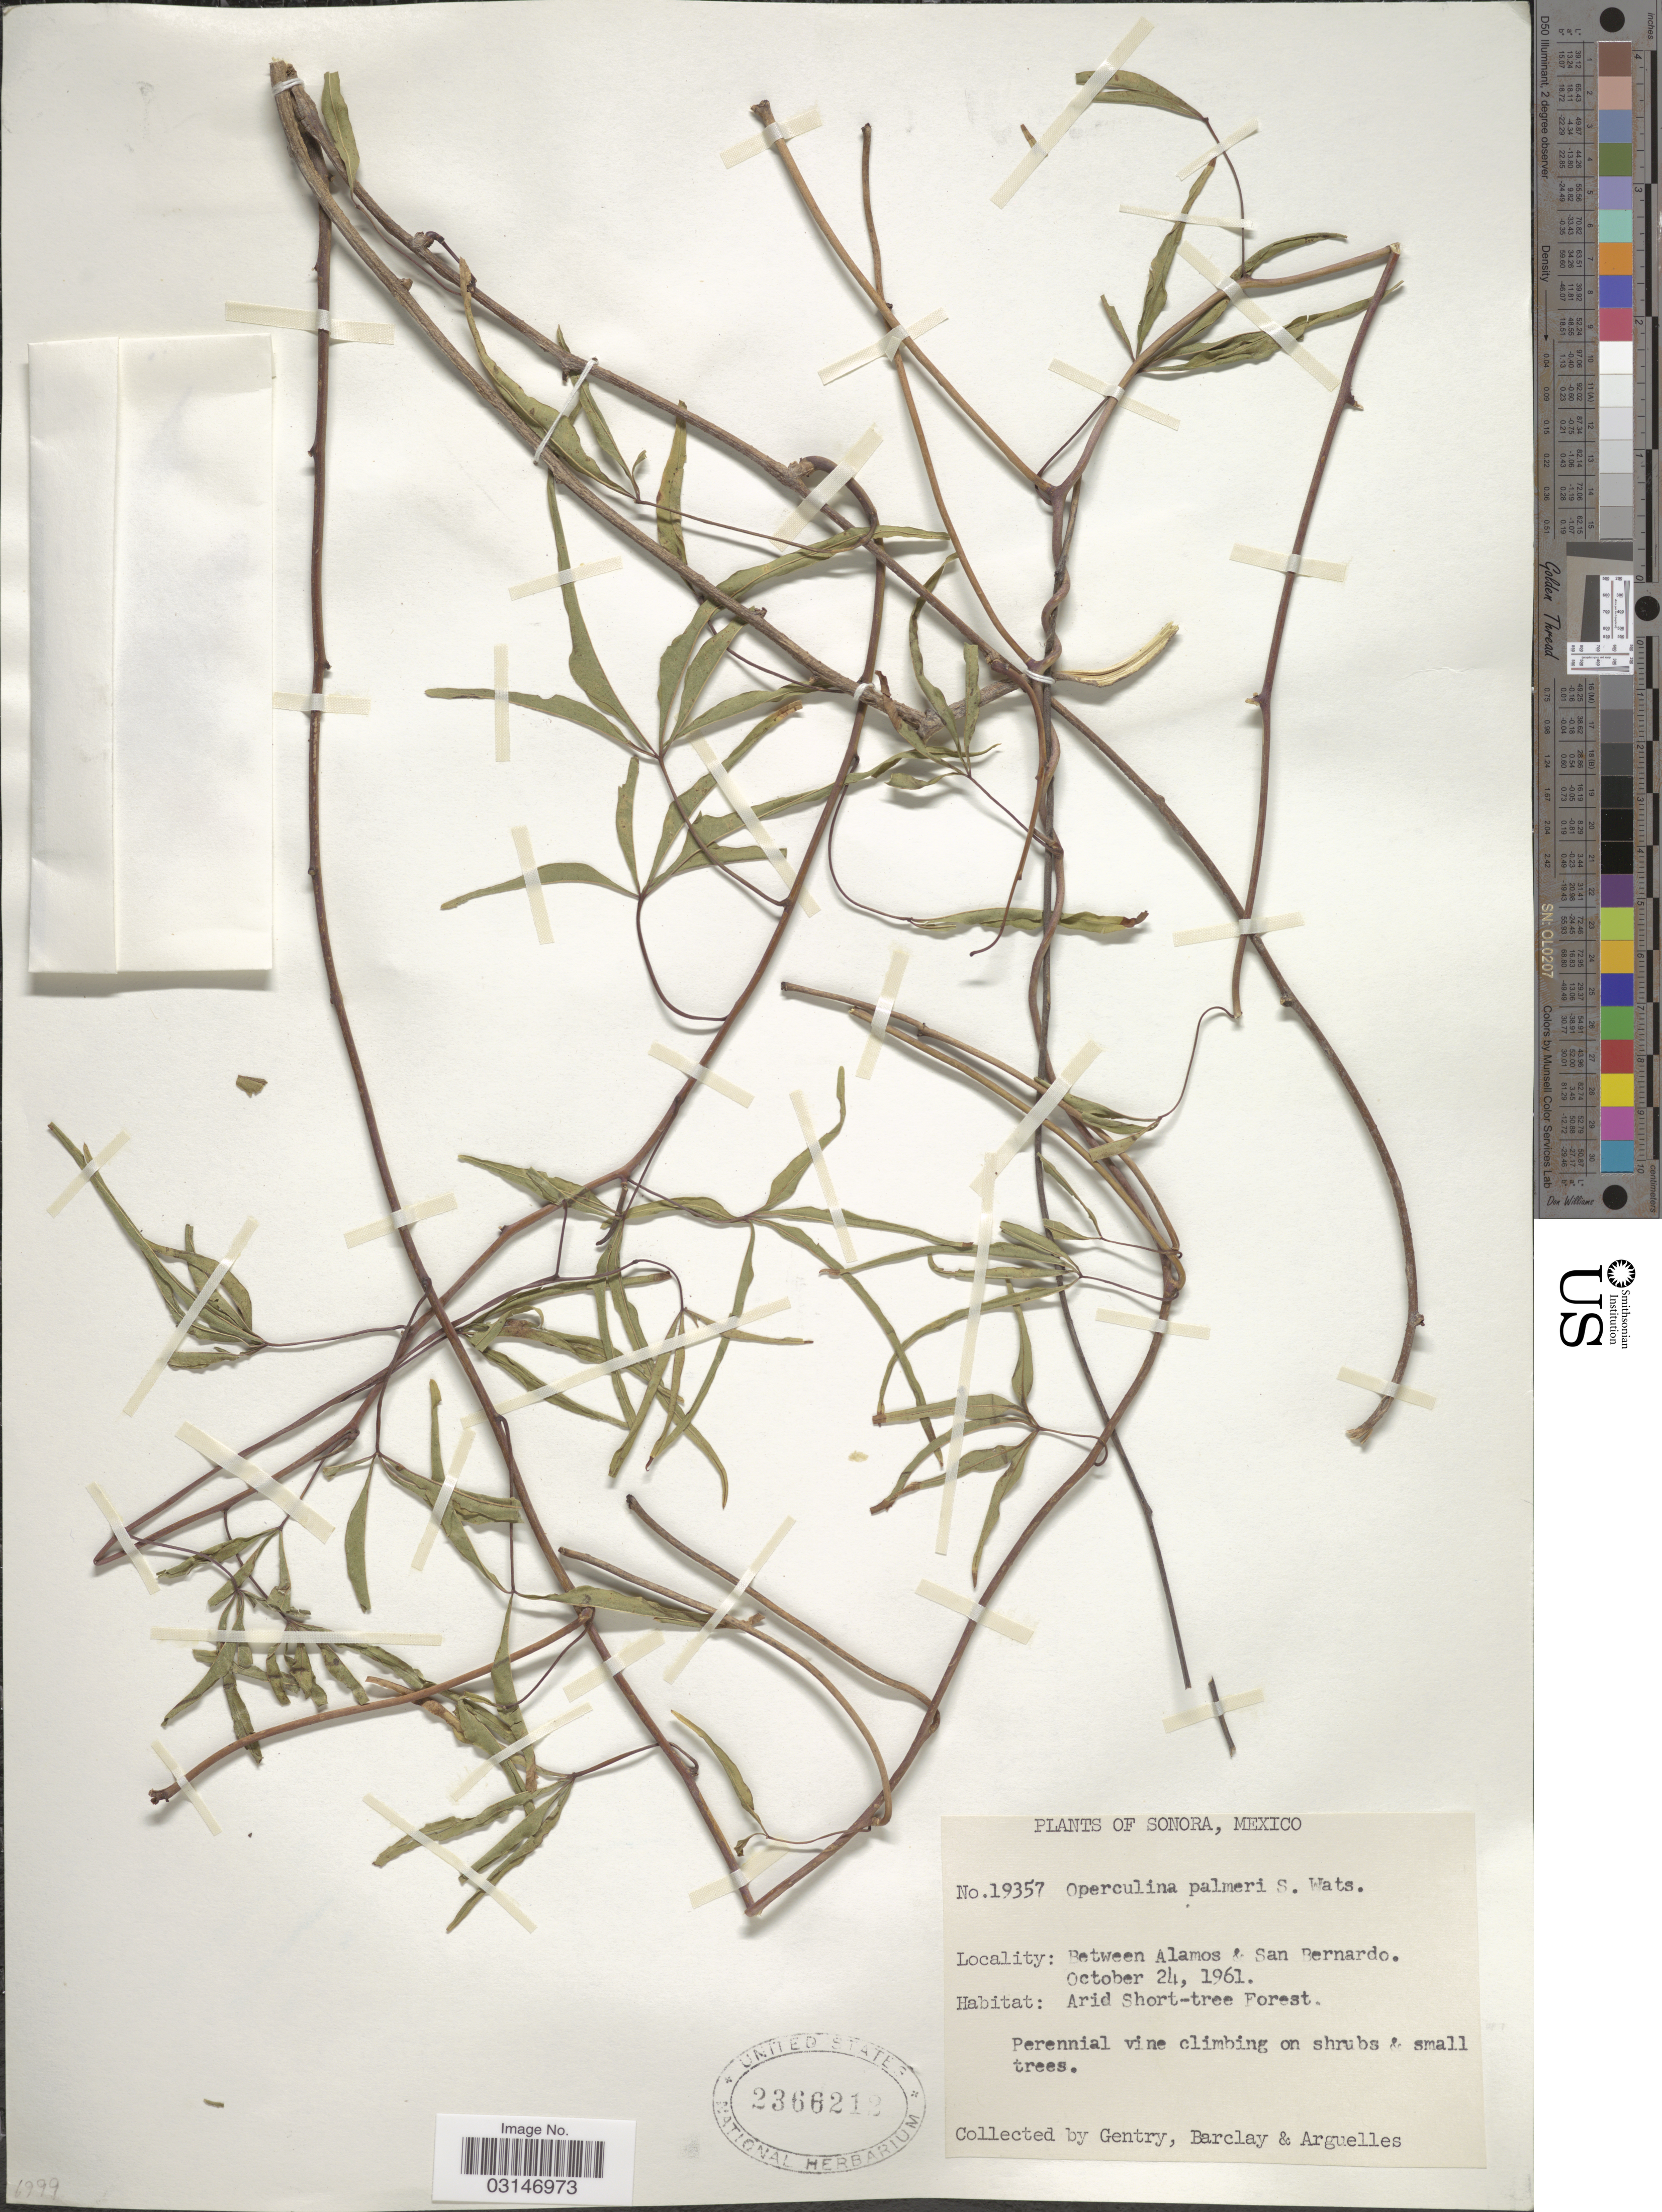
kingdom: Plantae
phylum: Tracheophyta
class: Magnoliopsida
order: Solanales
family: Convolvulaceae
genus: Distimake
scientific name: Distimake palmeri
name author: (S. Watson) A. R. Simões & Sim.-Bianch.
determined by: Strong, Mark T., (BOT), Smithsonian Institution - National Museum of Natural History (UNITED STATES)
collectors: Gentry, --, -- Barclay & Arguelles, --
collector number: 19357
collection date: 1961-10-24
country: Mexico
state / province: Sonora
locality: Between Alamo's & San Bernardo.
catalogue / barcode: US 2366212